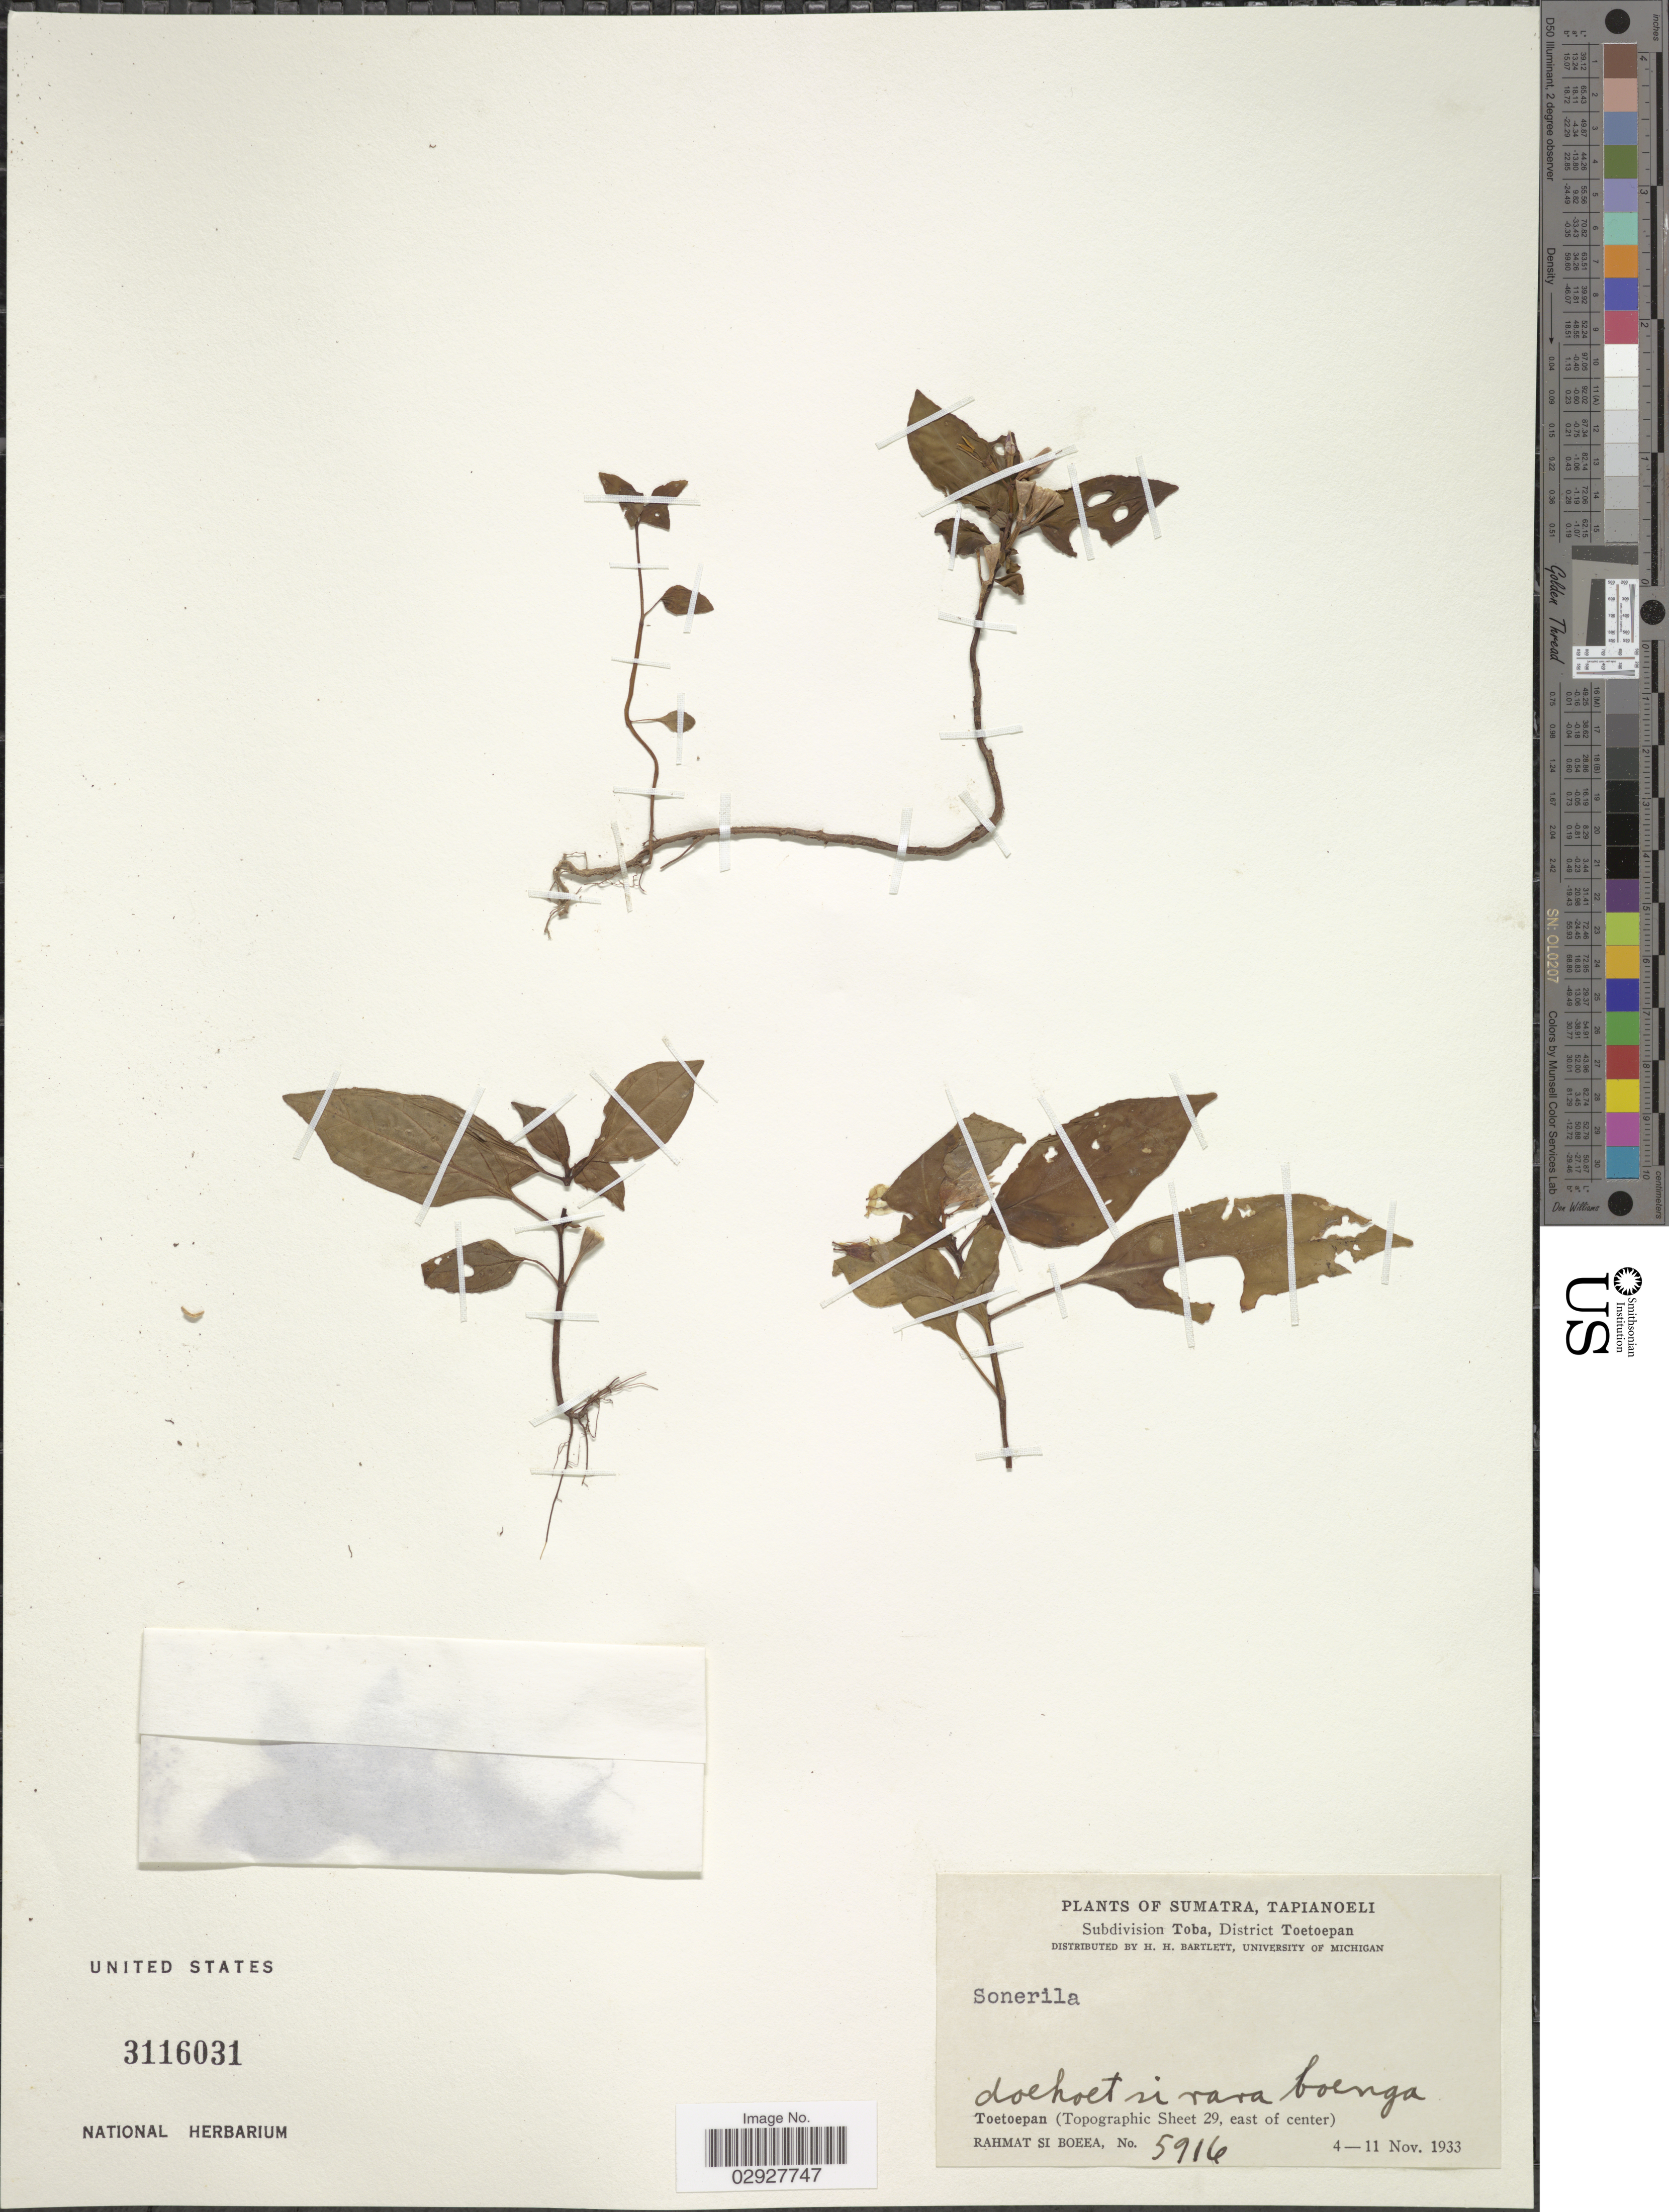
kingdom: Plantae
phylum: Tracheophyta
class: Magnoliopsida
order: Myrtales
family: Melastomataceae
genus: Sonerila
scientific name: Sonerila sp.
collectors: Rahmat Si Boeea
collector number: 5916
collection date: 1933-11-04/1933-11-11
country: Indonesia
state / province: Sumatra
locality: Tapianoeli. Subdivision Toba, District Toetoepan. Toetoepan (Topographic Sheet 29, east of center).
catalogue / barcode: US 3116031